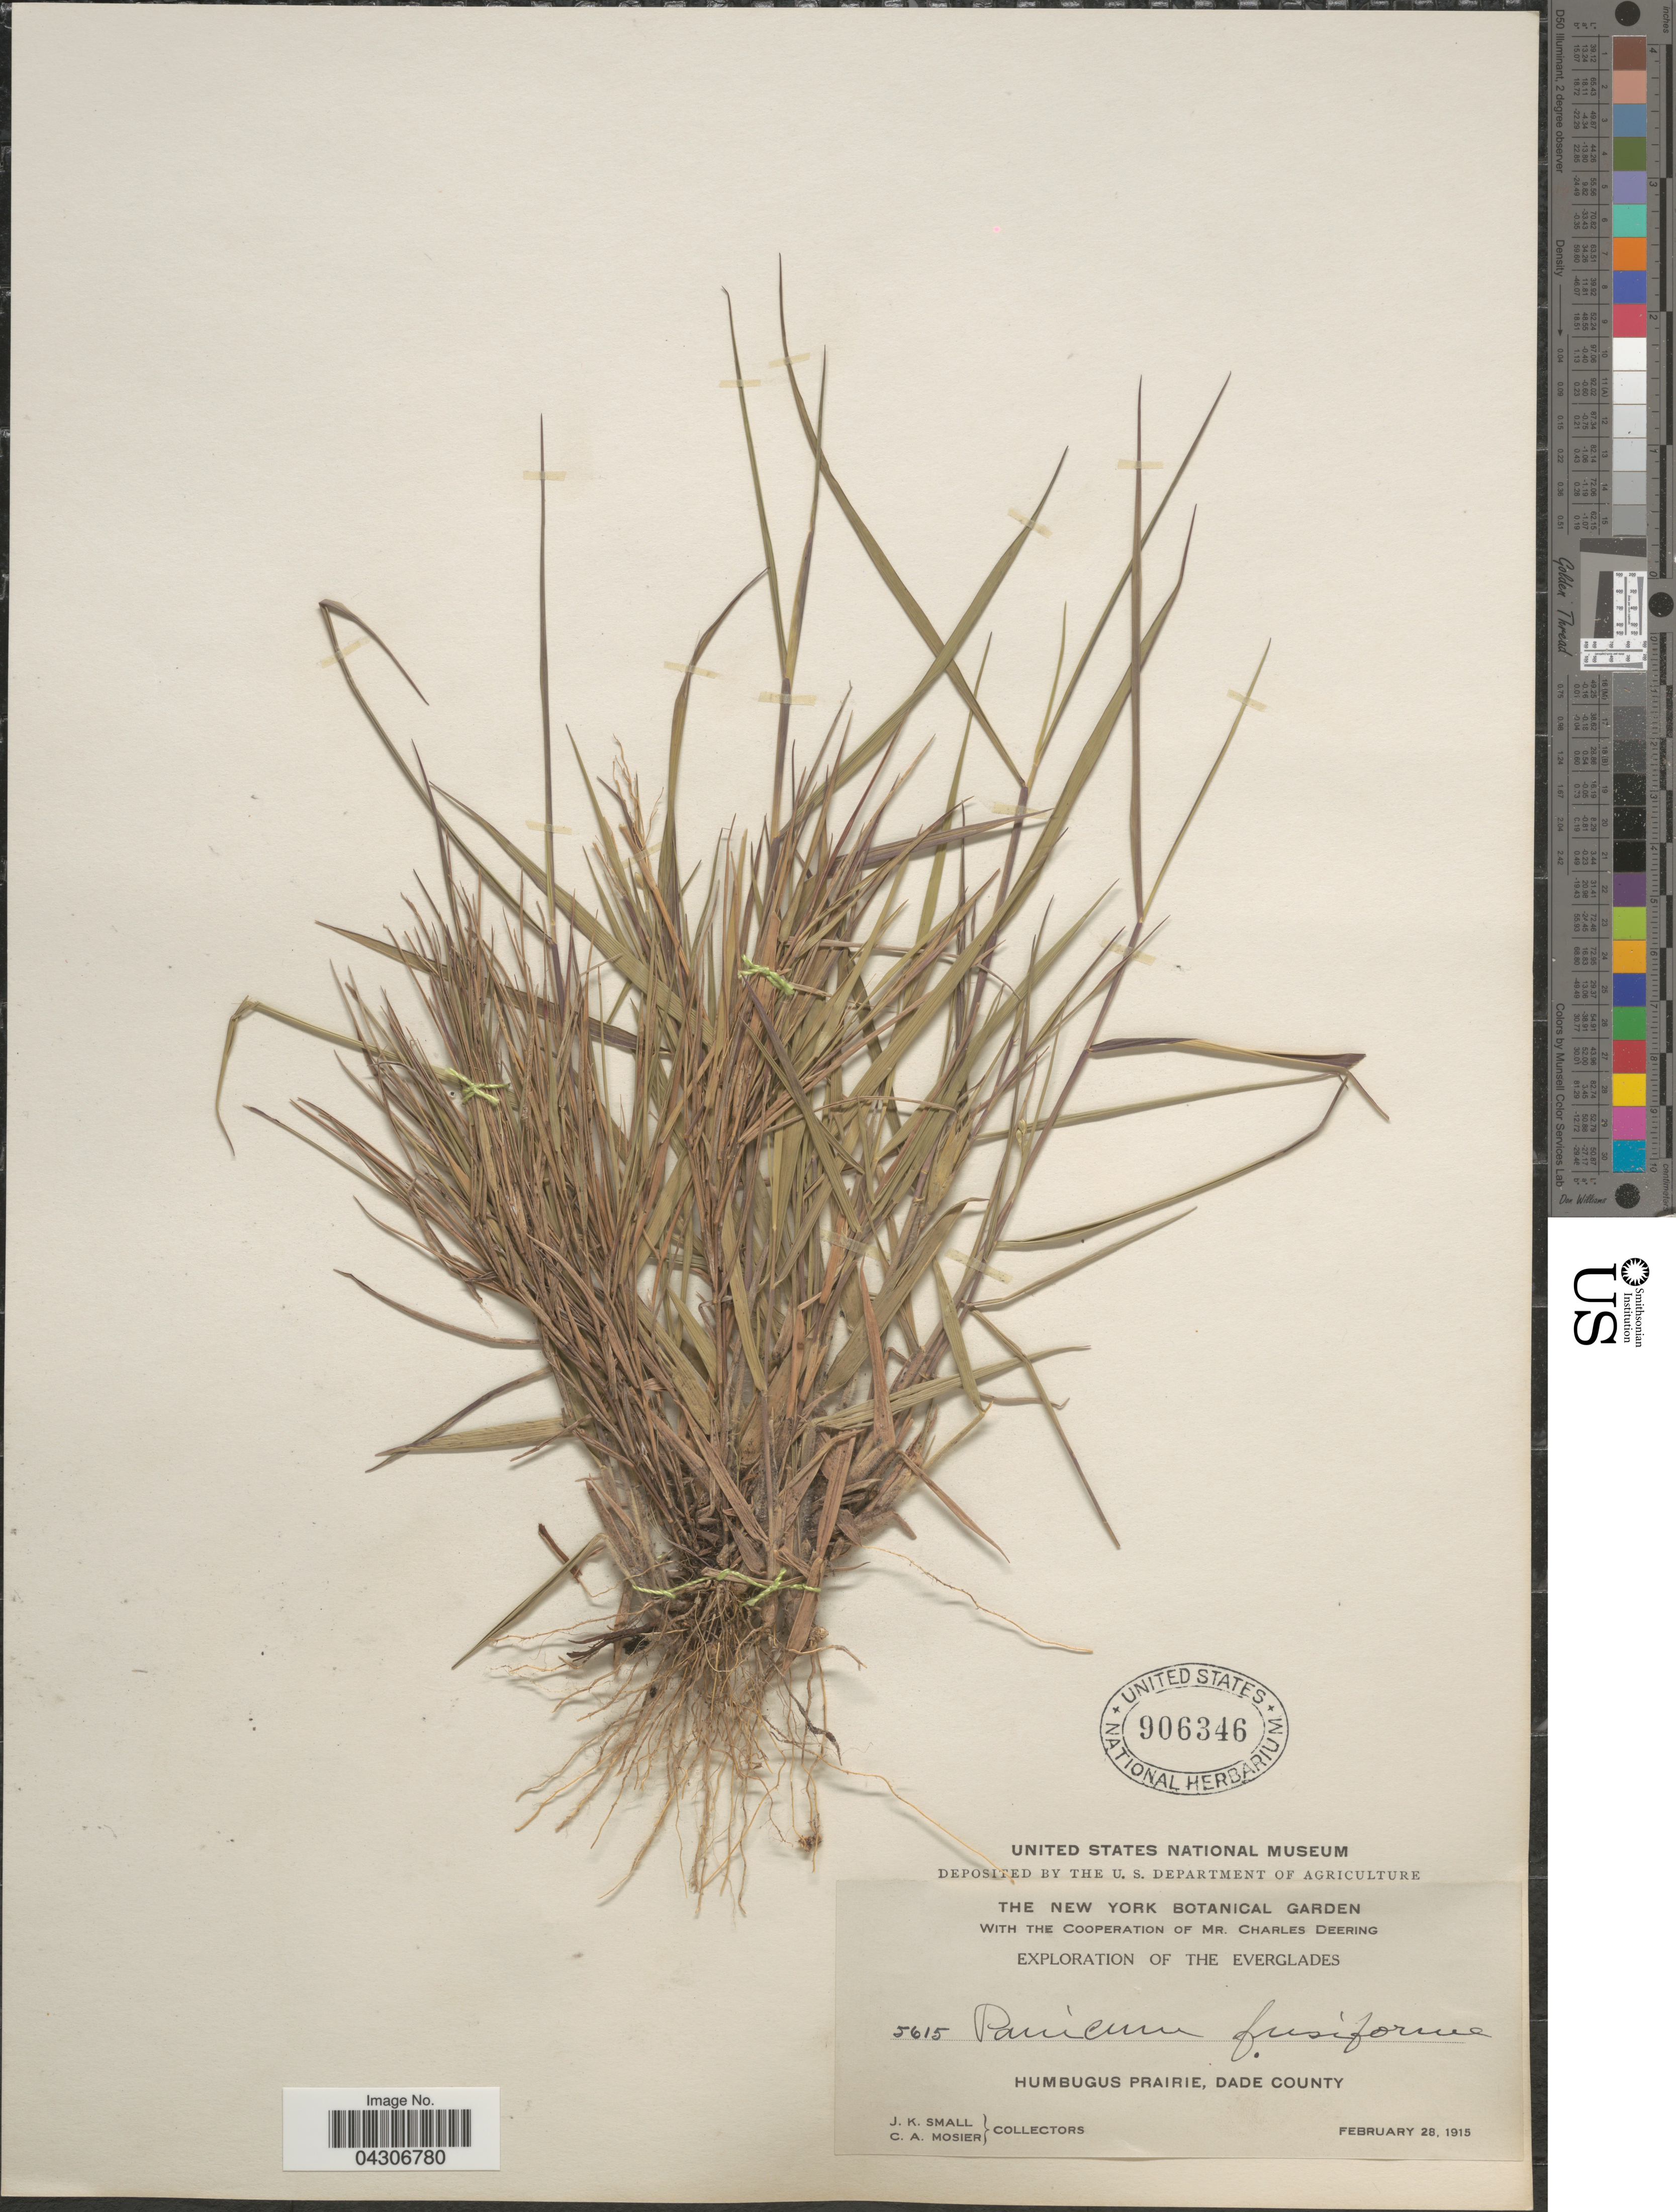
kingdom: Plantae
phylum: Tracheophyta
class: Liliopsida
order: Poales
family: Poaceae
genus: Dichanthelium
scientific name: Dichanthelium aciculare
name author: (Desv. ex Poir.) Gould & C.A. Clark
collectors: J. K. Small & C. A. Mosier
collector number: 5615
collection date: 1915-02-28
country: United States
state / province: Florida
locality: Exploration Of The Everglades. Humbugus Prairie, Dade County.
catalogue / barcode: US 906346